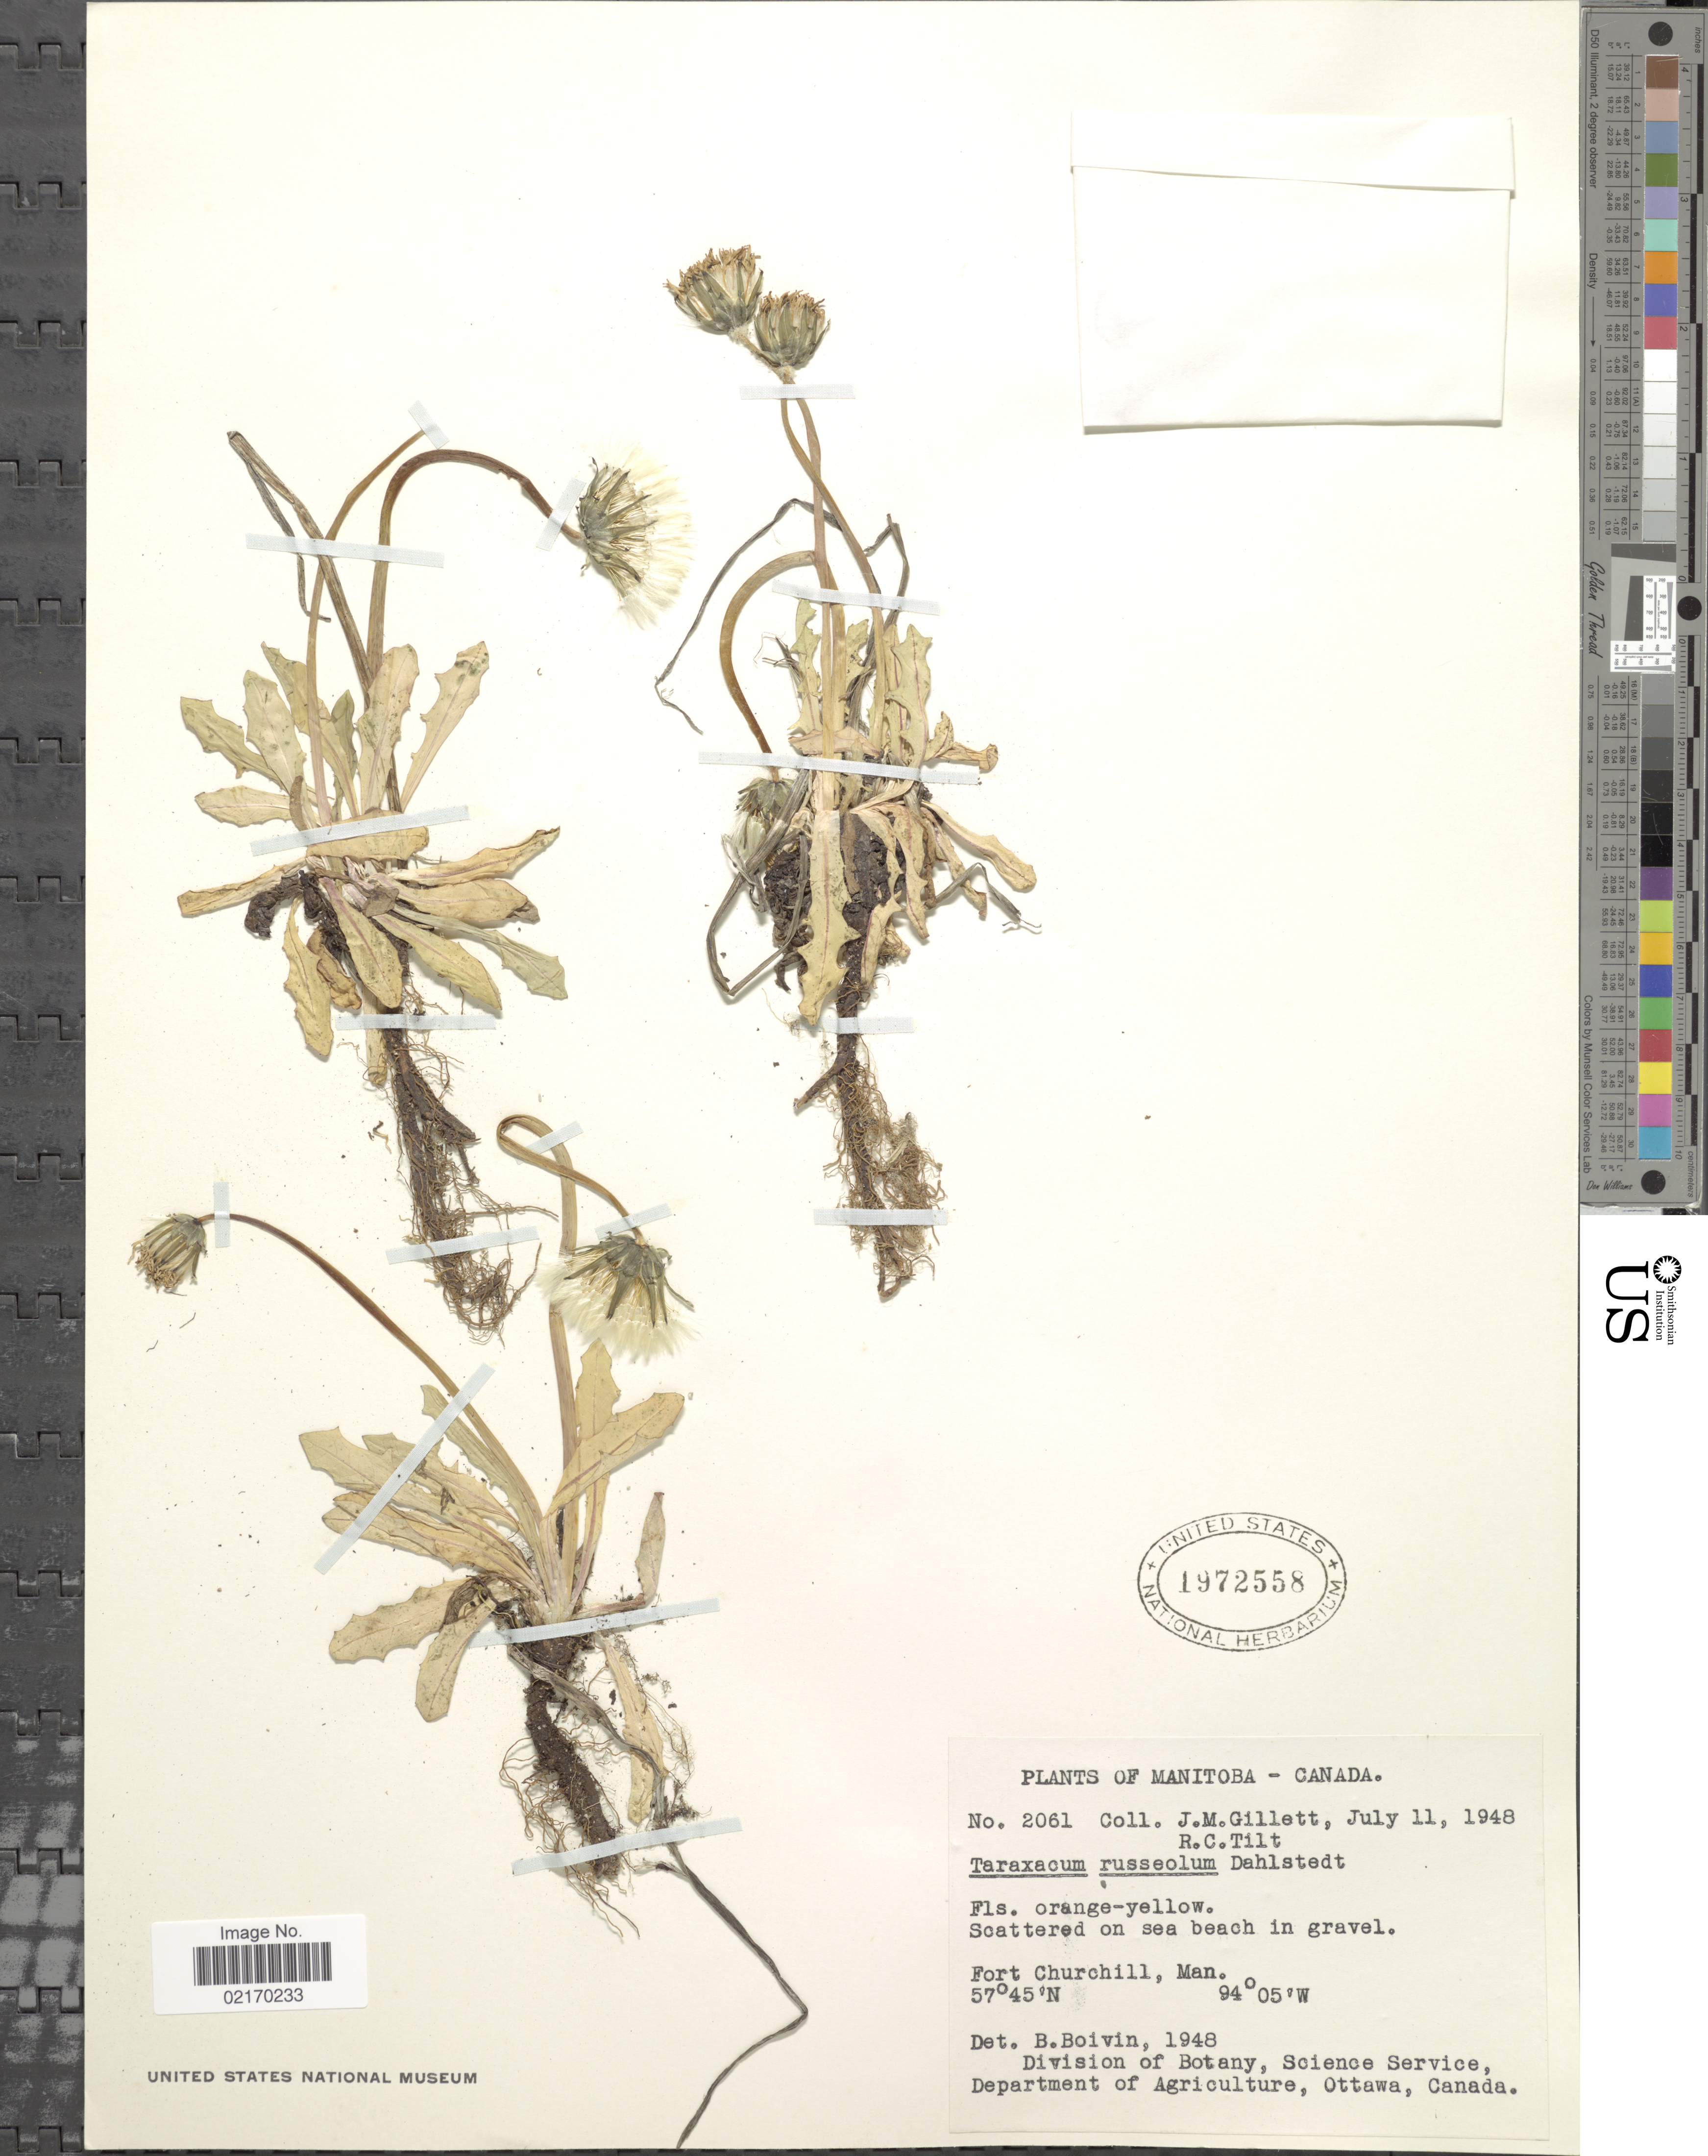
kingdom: Plantae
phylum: Tracheophyta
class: Magnoliopsida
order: Asterales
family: Asteraceae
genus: Taraxacum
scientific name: Taraxacum russeolum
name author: Dahlst. ex G.E. Haglund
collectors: J. M. Gillett & R. Tilt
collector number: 2061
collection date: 1948-07-11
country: Canada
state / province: Manitoba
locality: Fort Churchill, Man.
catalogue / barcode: US 1972558